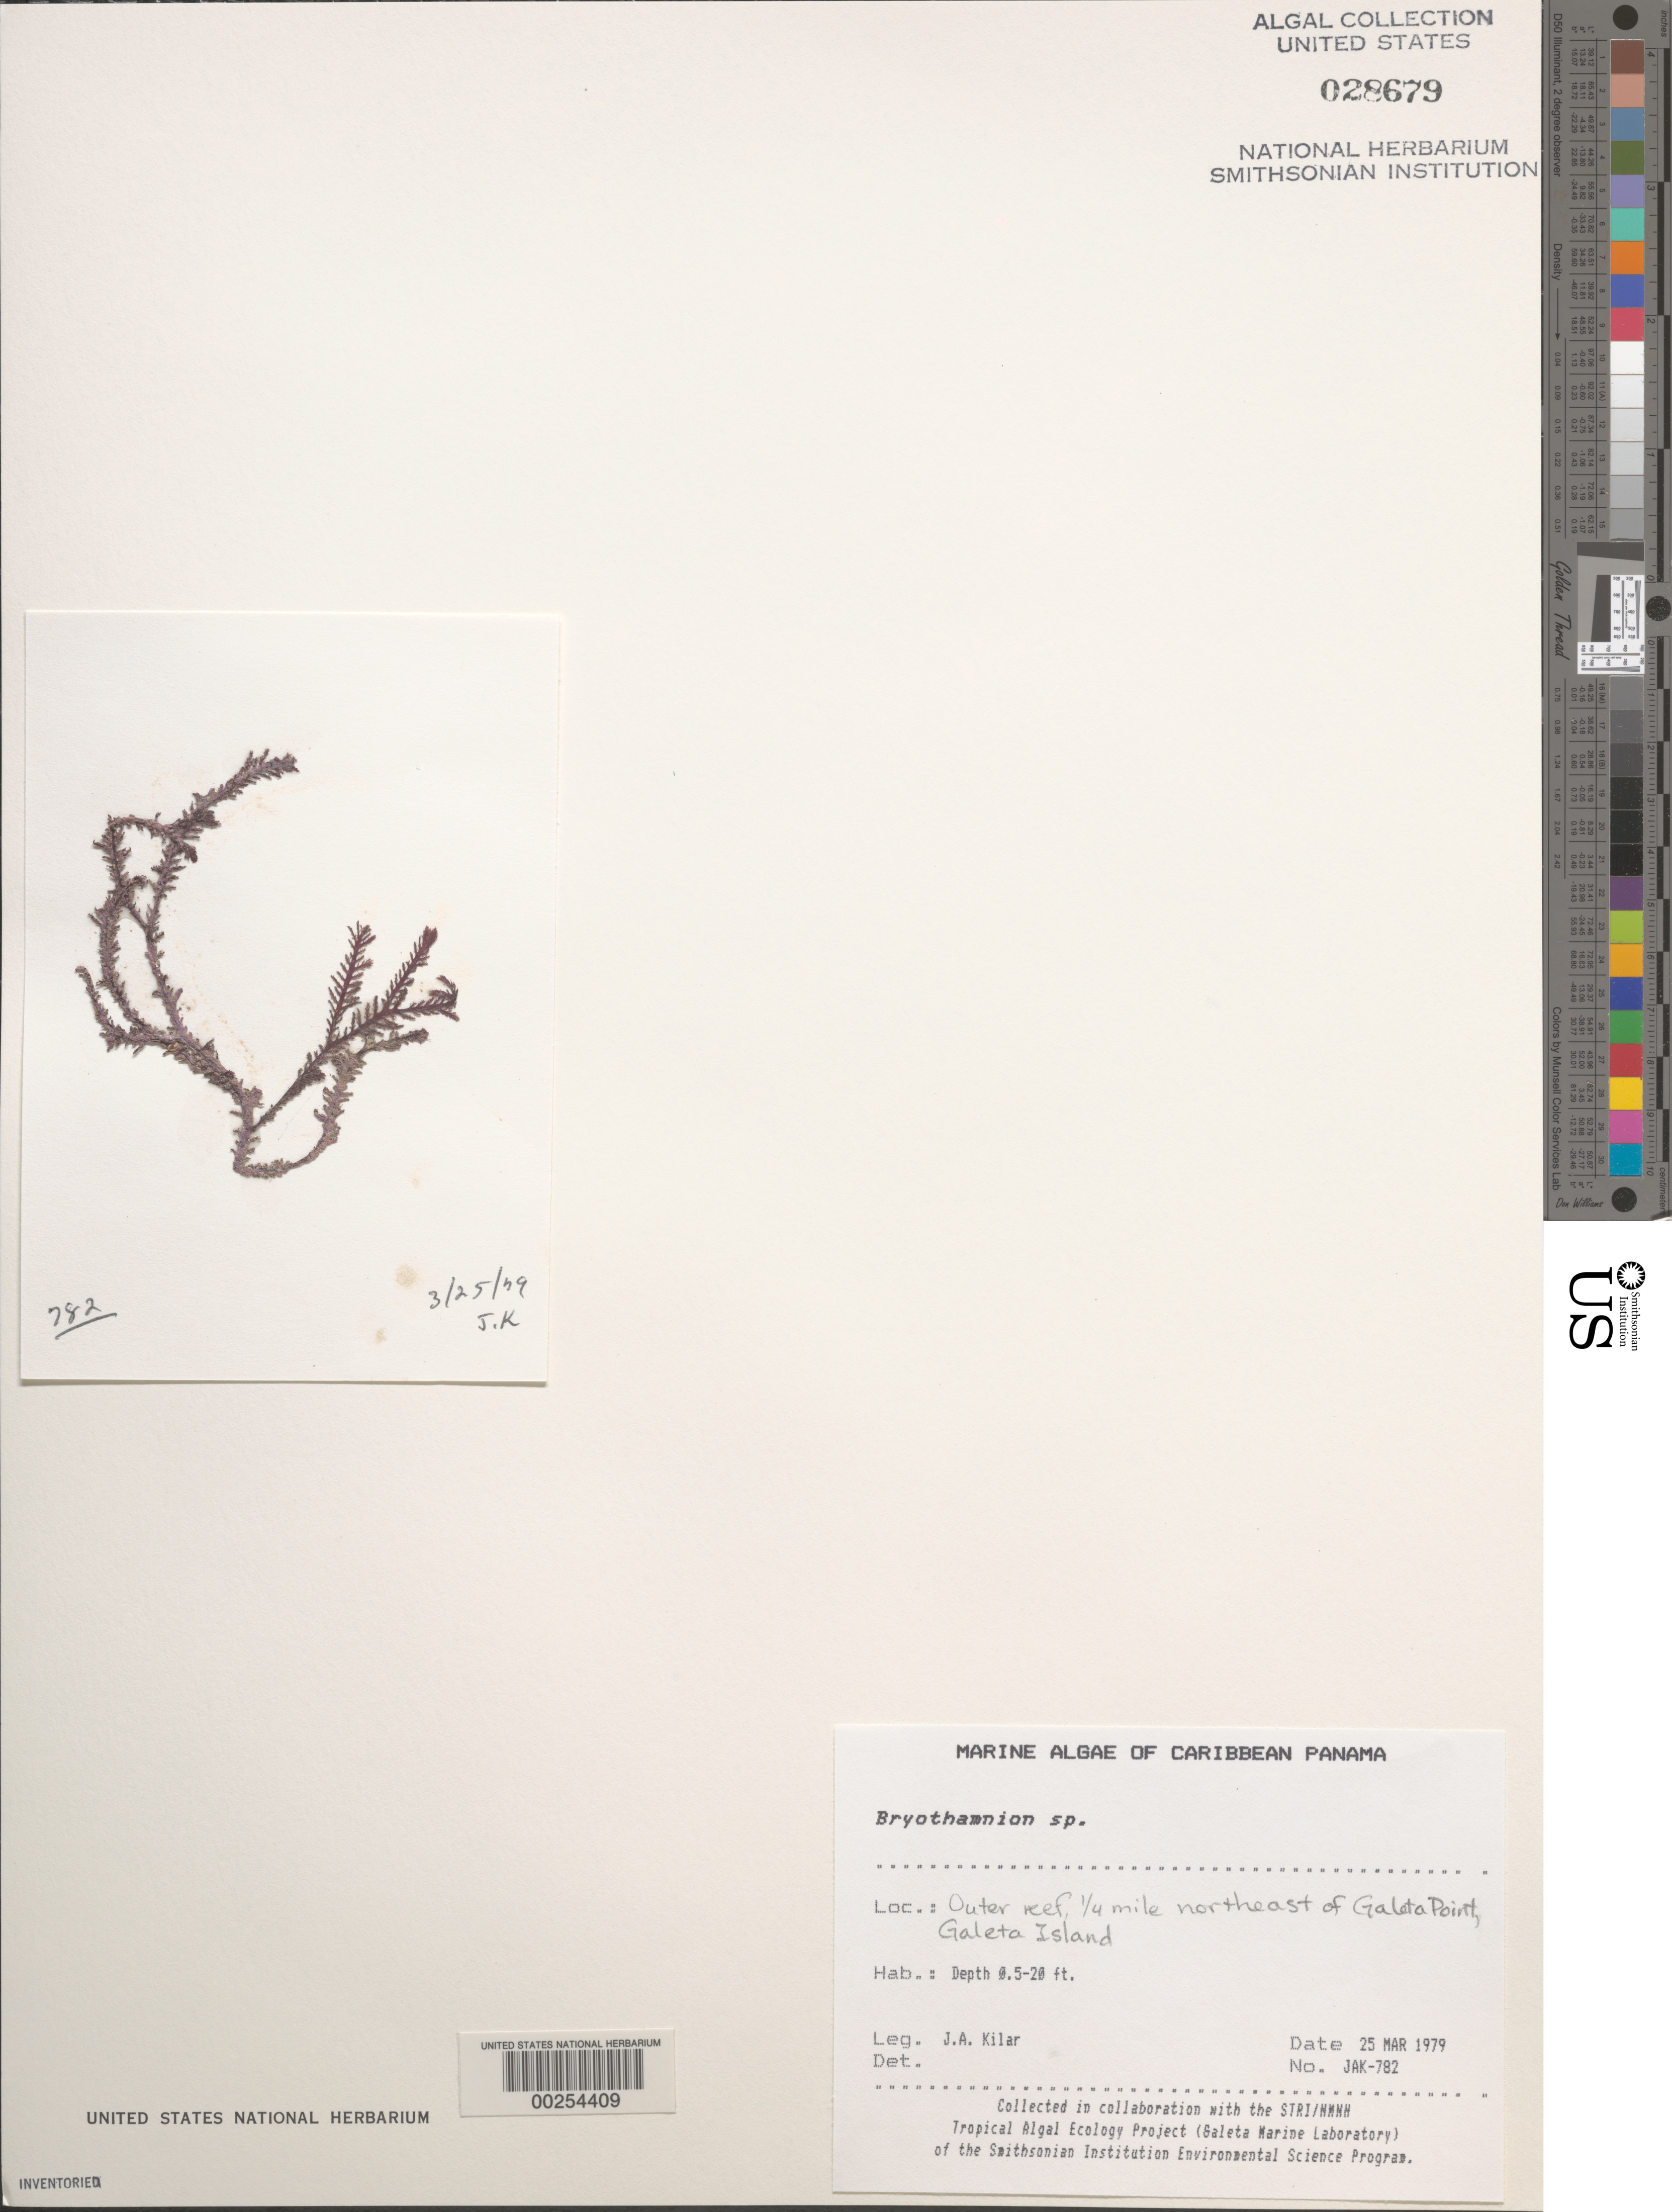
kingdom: Plantae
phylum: Rhodophyta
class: Florideophyceae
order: Ceramiales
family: Rhodomelaceae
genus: Bryothamnion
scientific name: Bryothamnion sp.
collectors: J. A. Kilar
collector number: JAK-782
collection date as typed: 25 Mar 1979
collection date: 1979-03-25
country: Panama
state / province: Colón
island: Galeta Island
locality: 0.25 mile northeast of Galeta Point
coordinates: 9 24'18"N, 79 51'48.5"W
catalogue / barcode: US 28679